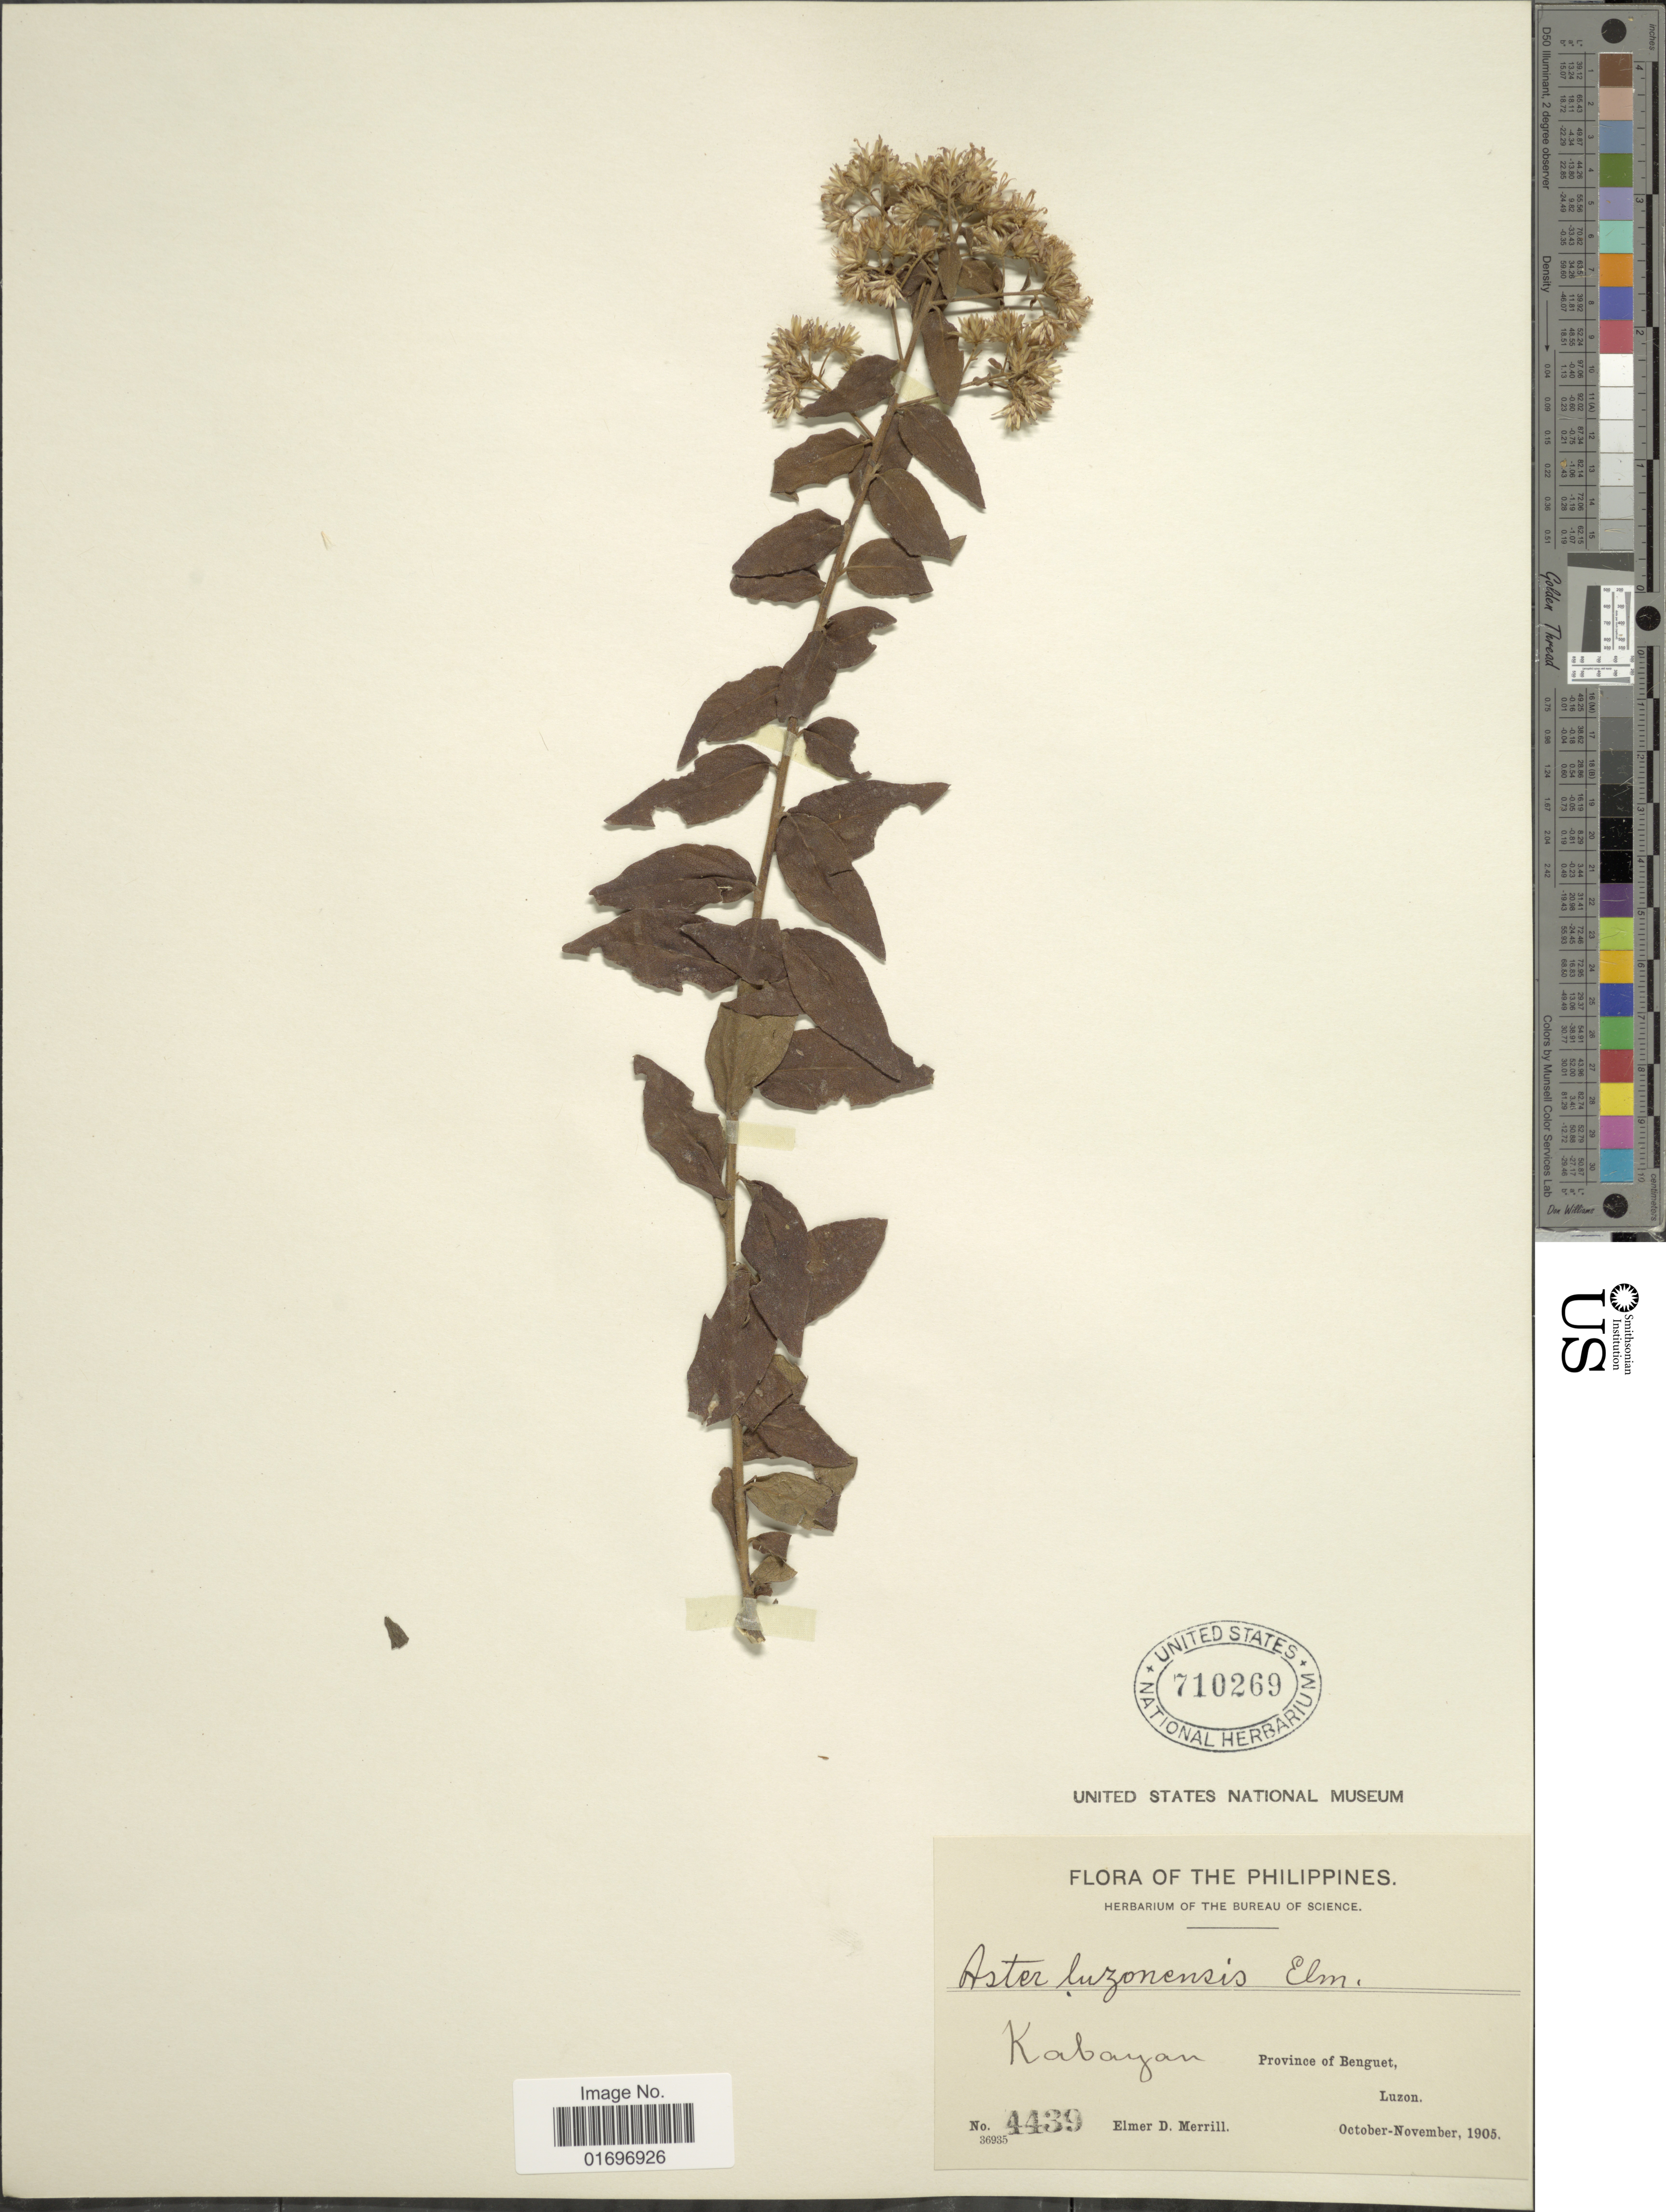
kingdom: Plantae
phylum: Tracheophyta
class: Magnoliopsida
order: Asterales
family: Asteraceae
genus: Aster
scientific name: Aster luzonensis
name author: Elmer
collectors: E. D. Merrill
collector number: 4439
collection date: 1905-10/1905-11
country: Philippines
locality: Kabayan. Province of Benguet, Luzon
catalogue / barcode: US 710269